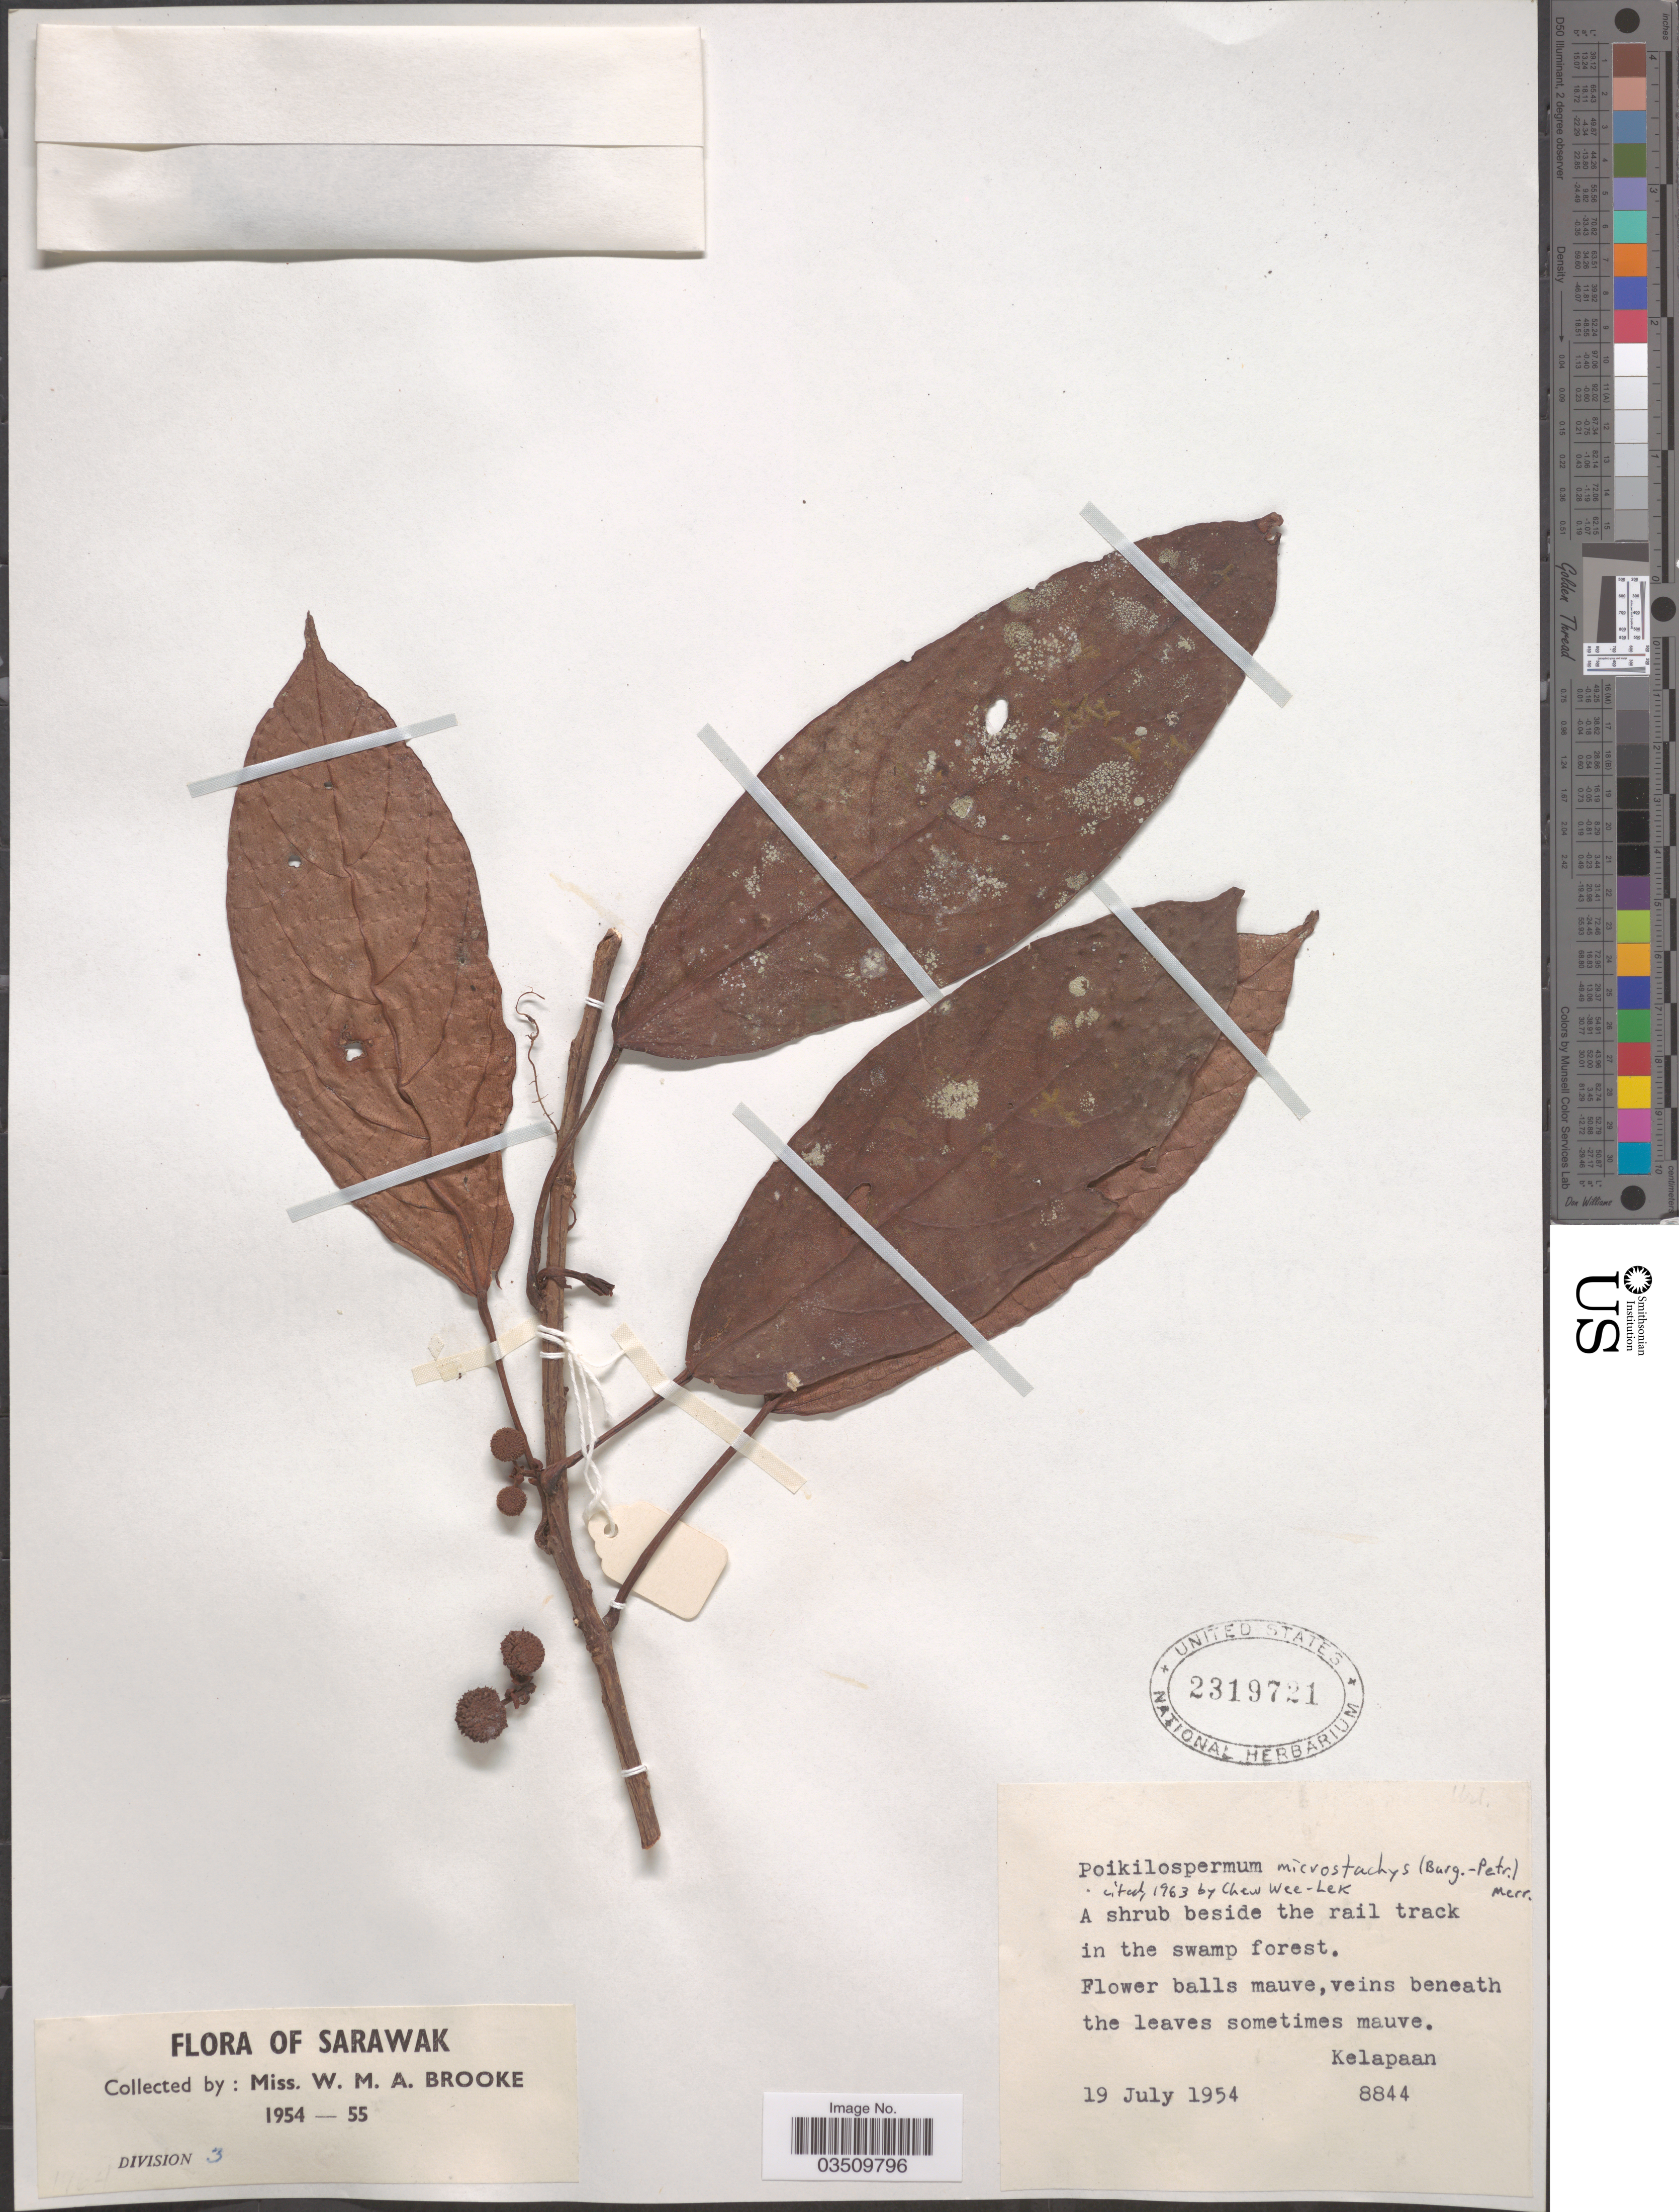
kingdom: Plantae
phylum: Tracheophyta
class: Magnoliopsida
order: Rosales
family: Urticaceae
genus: Poikilospermum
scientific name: Poikilospermum microstachys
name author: (Barg.-Petr.) Merr.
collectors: W. Brooke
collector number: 8844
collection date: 1954-07-19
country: Malaysia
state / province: Sarawak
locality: Kelapaan. Division 3.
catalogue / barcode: US 2319721